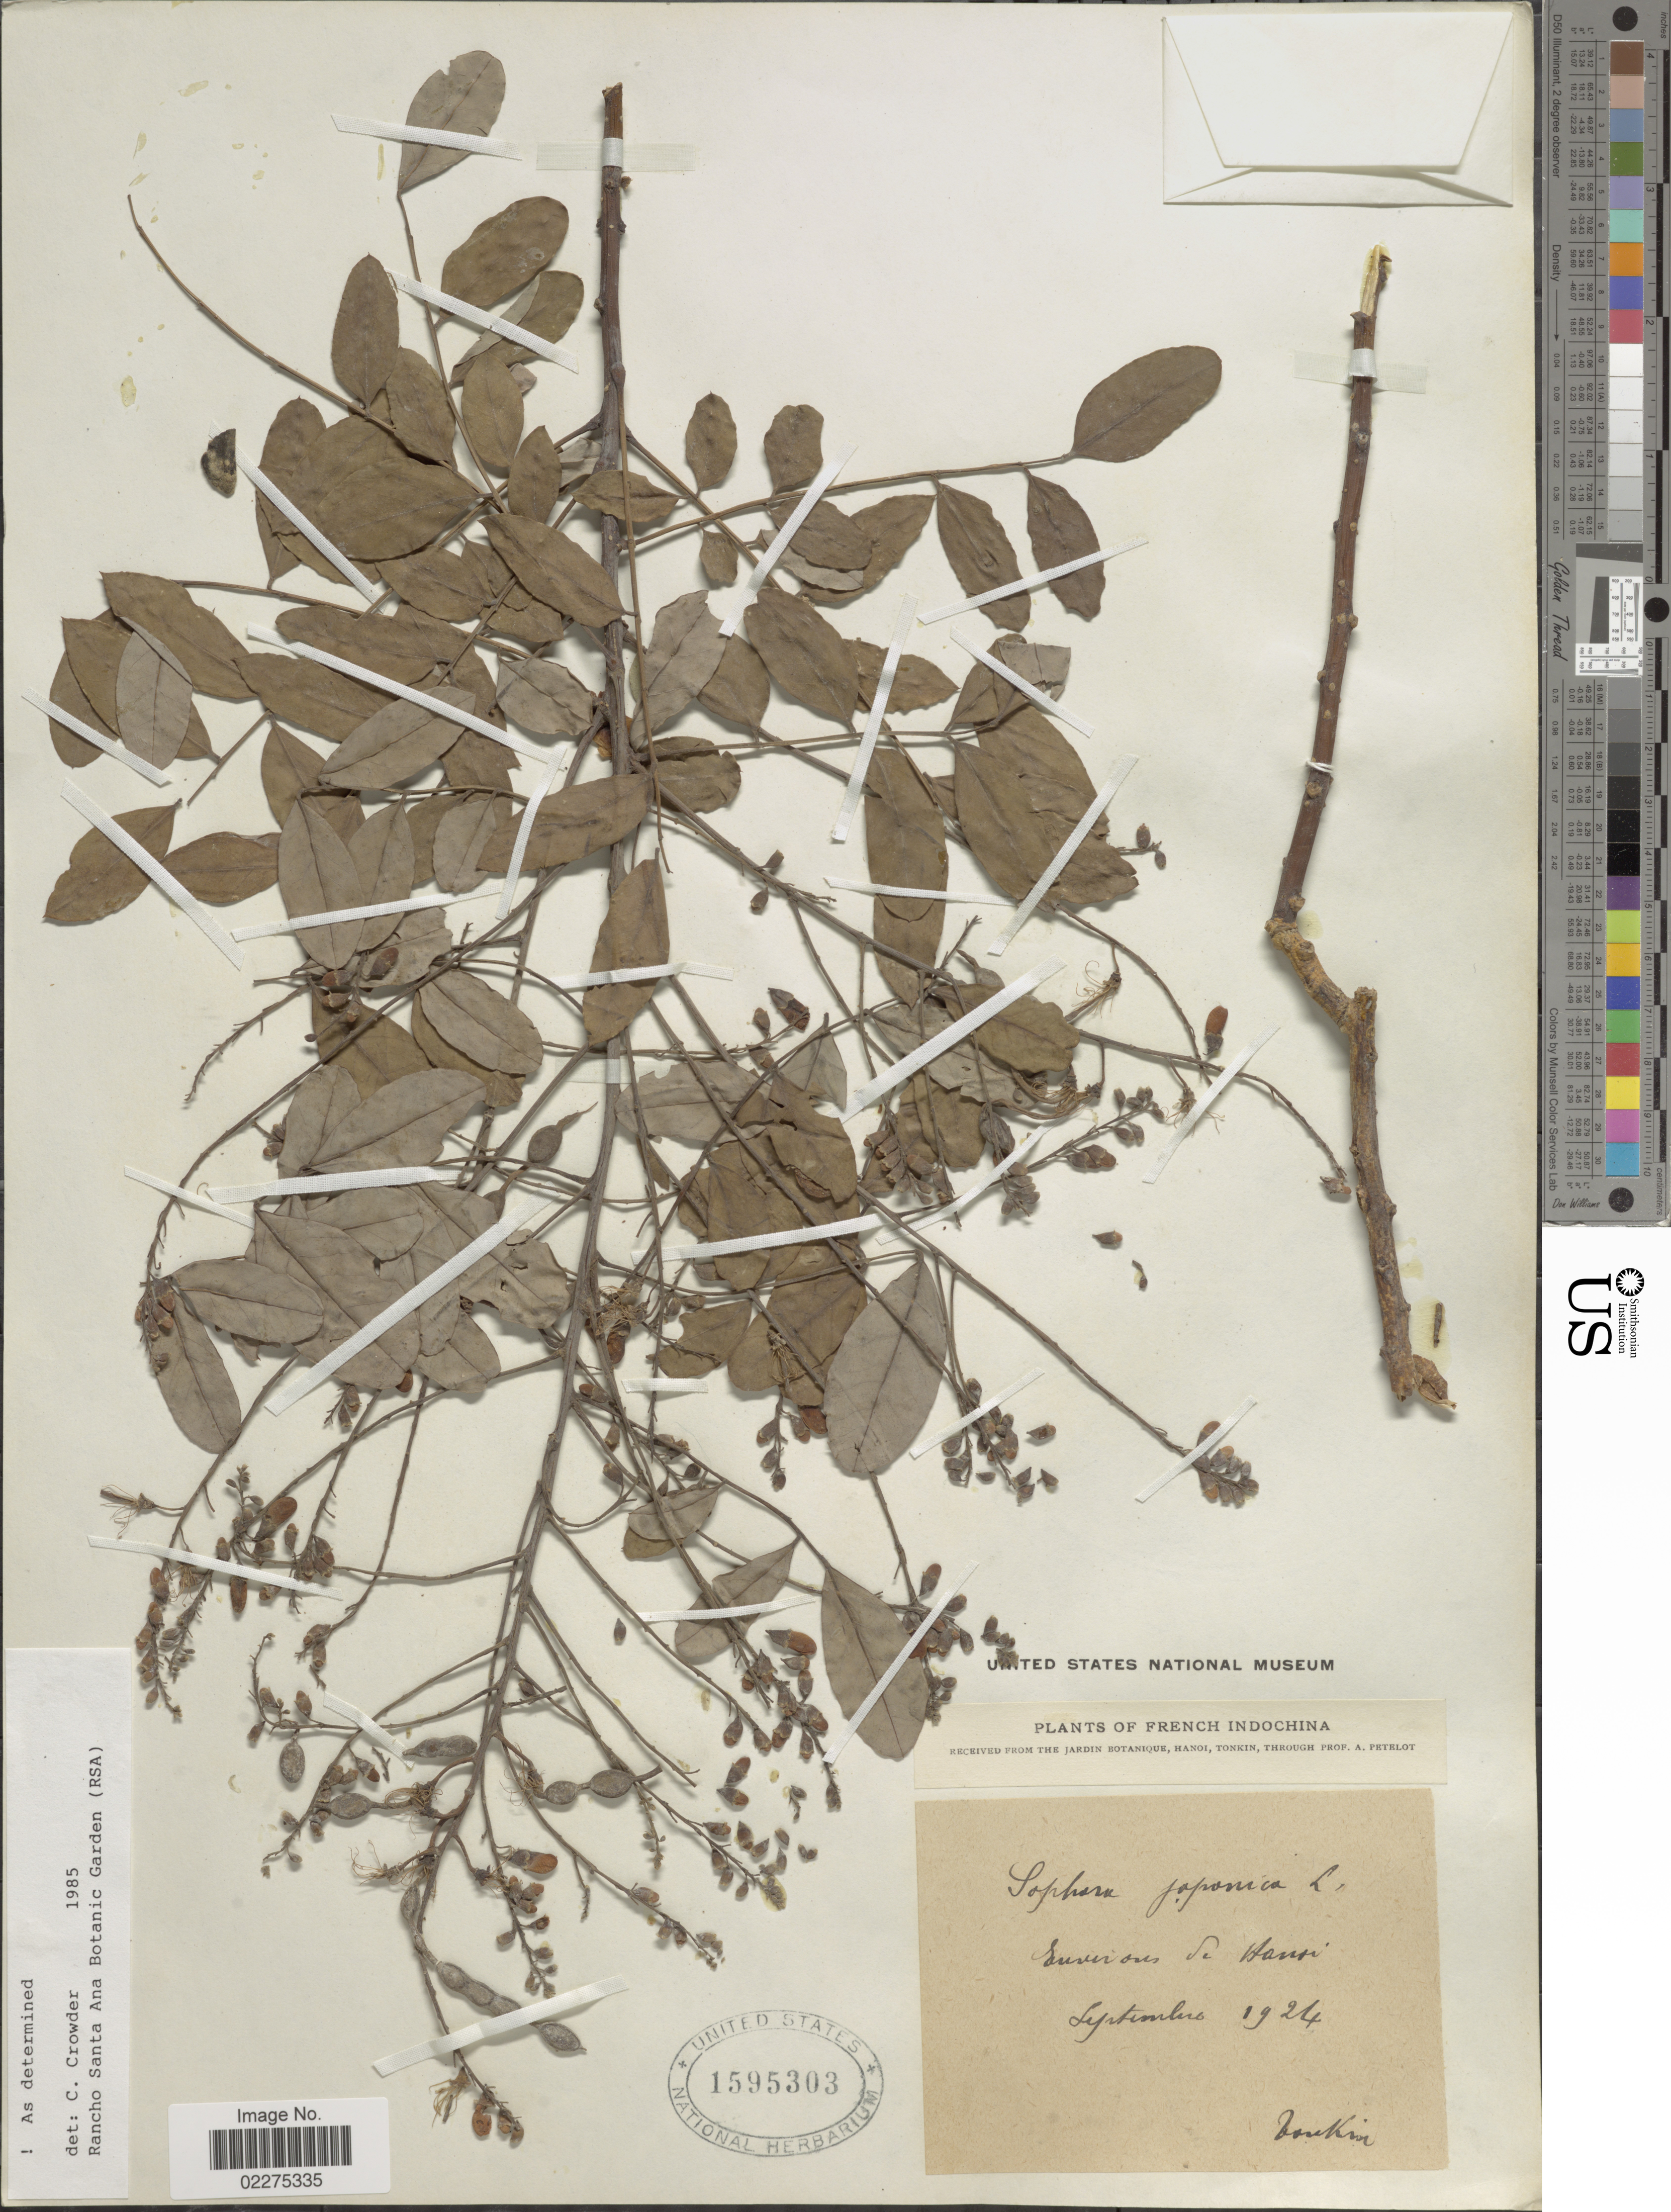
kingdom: Plantae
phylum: Tracheophyta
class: Magnoliopsida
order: Fabales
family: Fabaceae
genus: Sophora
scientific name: Sophora japonica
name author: L.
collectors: A. Petelot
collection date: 1924-09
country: Vietnam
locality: Environs de Hansi [interpreted]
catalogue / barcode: US 1595303